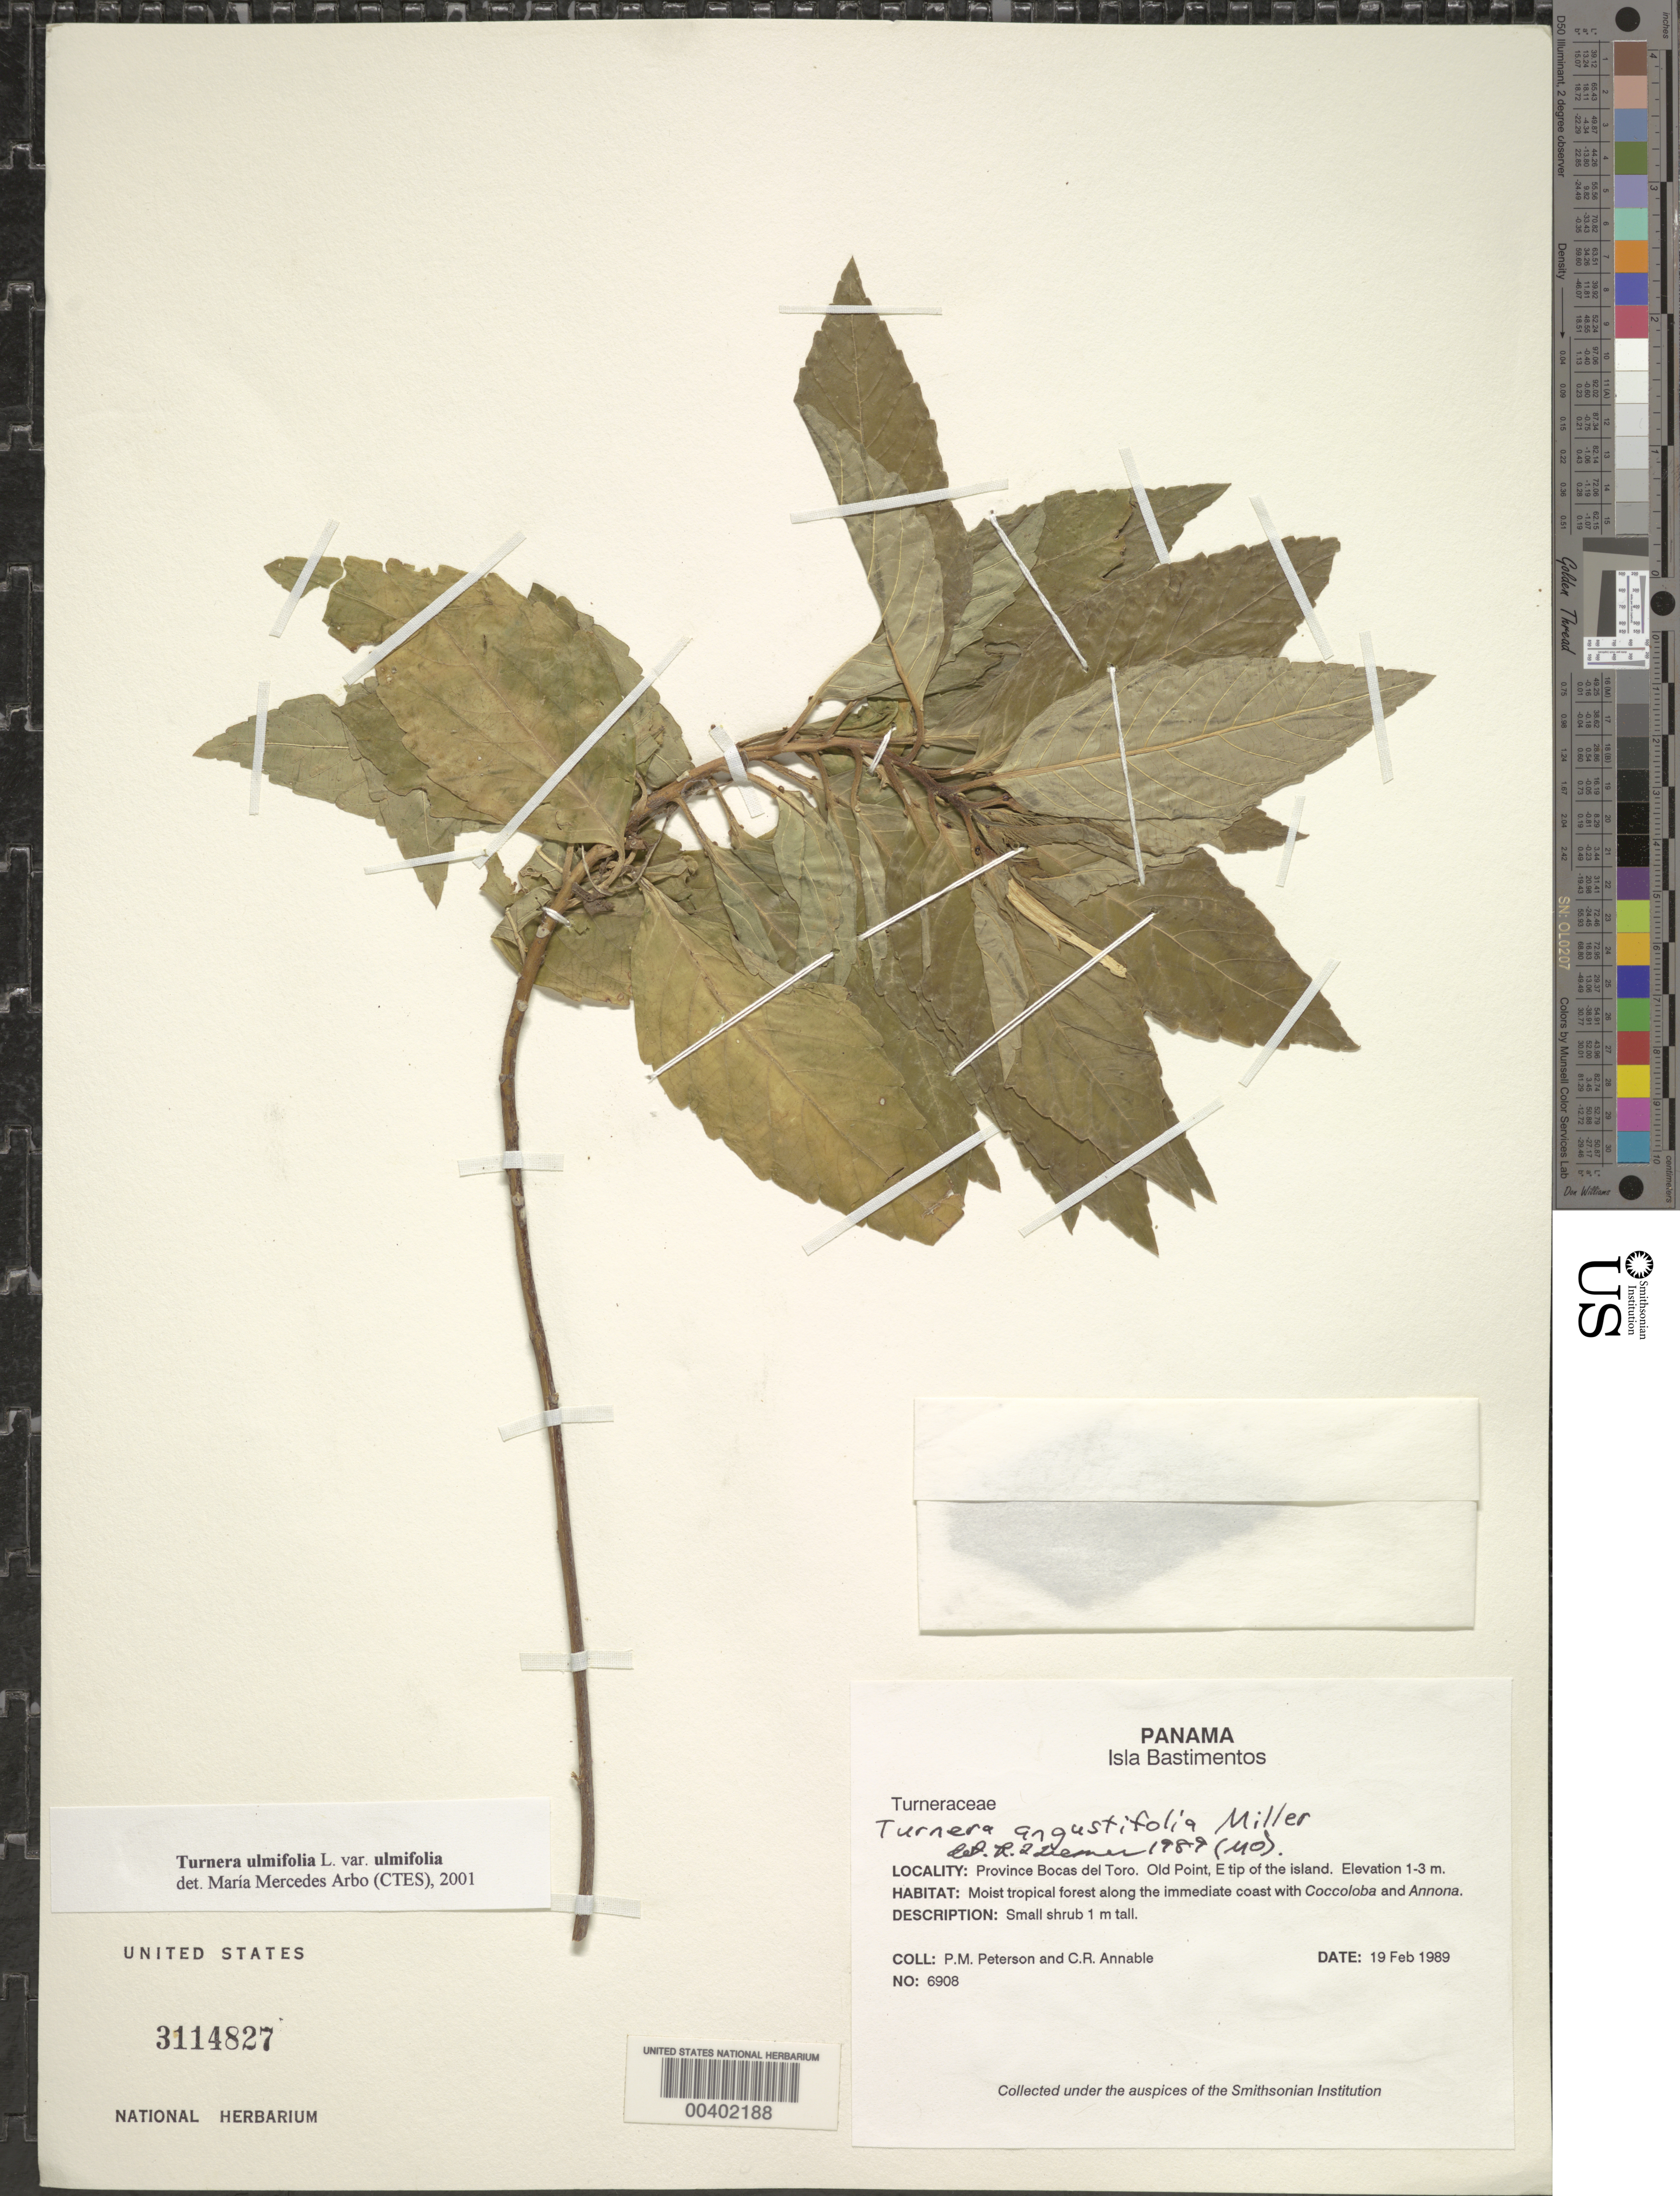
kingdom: Plantae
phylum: Tracheophyta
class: Magnoliopsida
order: Malpighiales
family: Turneraceae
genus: Turnera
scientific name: Turnera angustifolia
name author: Mill.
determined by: Liesner, R. L.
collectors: P. M. Peterson & C. R. Annable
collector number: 06908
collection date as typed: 19 Feb 1989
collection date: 1989-02-19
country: Panama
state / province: Bocas del Toro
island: Bastimentos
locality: Isla Bastimentos. Old Point, E tip of the Island.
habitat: Moist tropical forest along the immediate coast with Coccoloba and Annona.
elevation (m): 1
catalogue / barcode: US 3114827